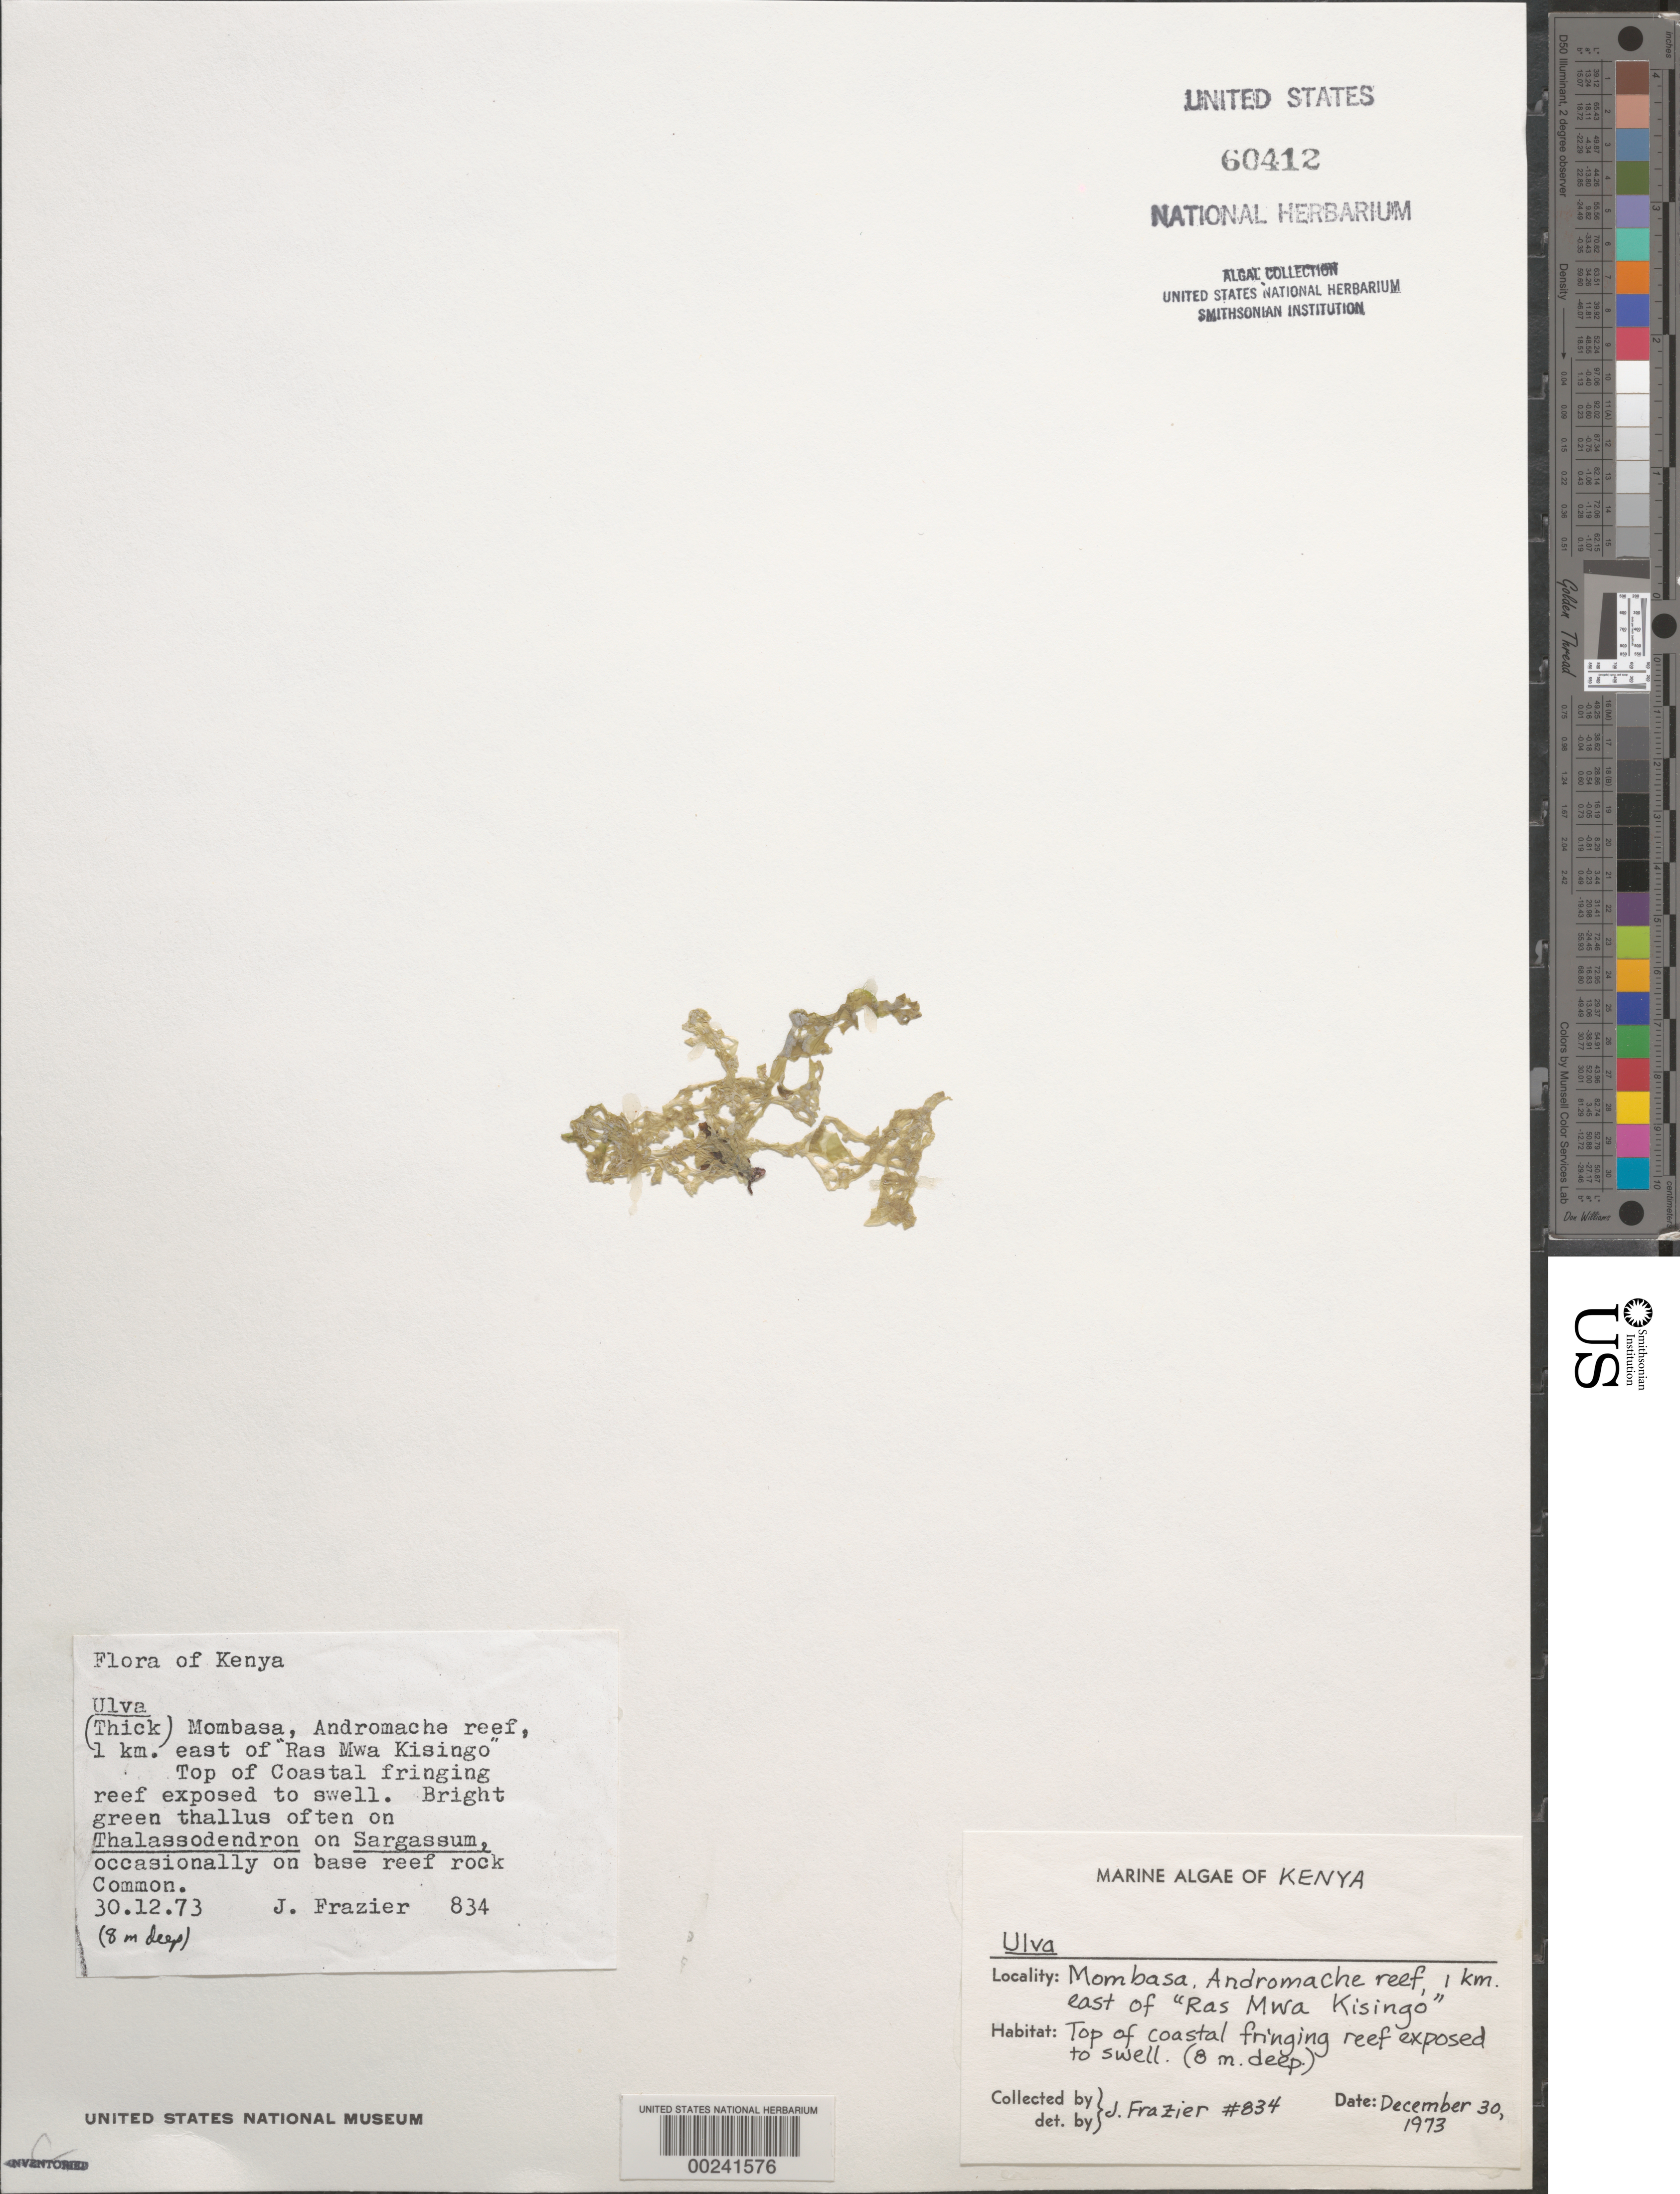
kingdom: Plantae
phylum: Chlorophyta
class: Ulvophyceae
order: Ulvales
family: Ulvaceae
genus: Ulva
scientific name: Ulva sp.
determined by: Frazier, J.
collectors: J. Frazier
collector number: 834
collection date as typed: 30 Dec 1973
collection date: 1973-12-30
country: Kenya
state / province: Mombasa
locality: Mombasa, Andromache Reef, 1 km east of Ras Mwa Kisingo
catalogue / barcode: US 60412